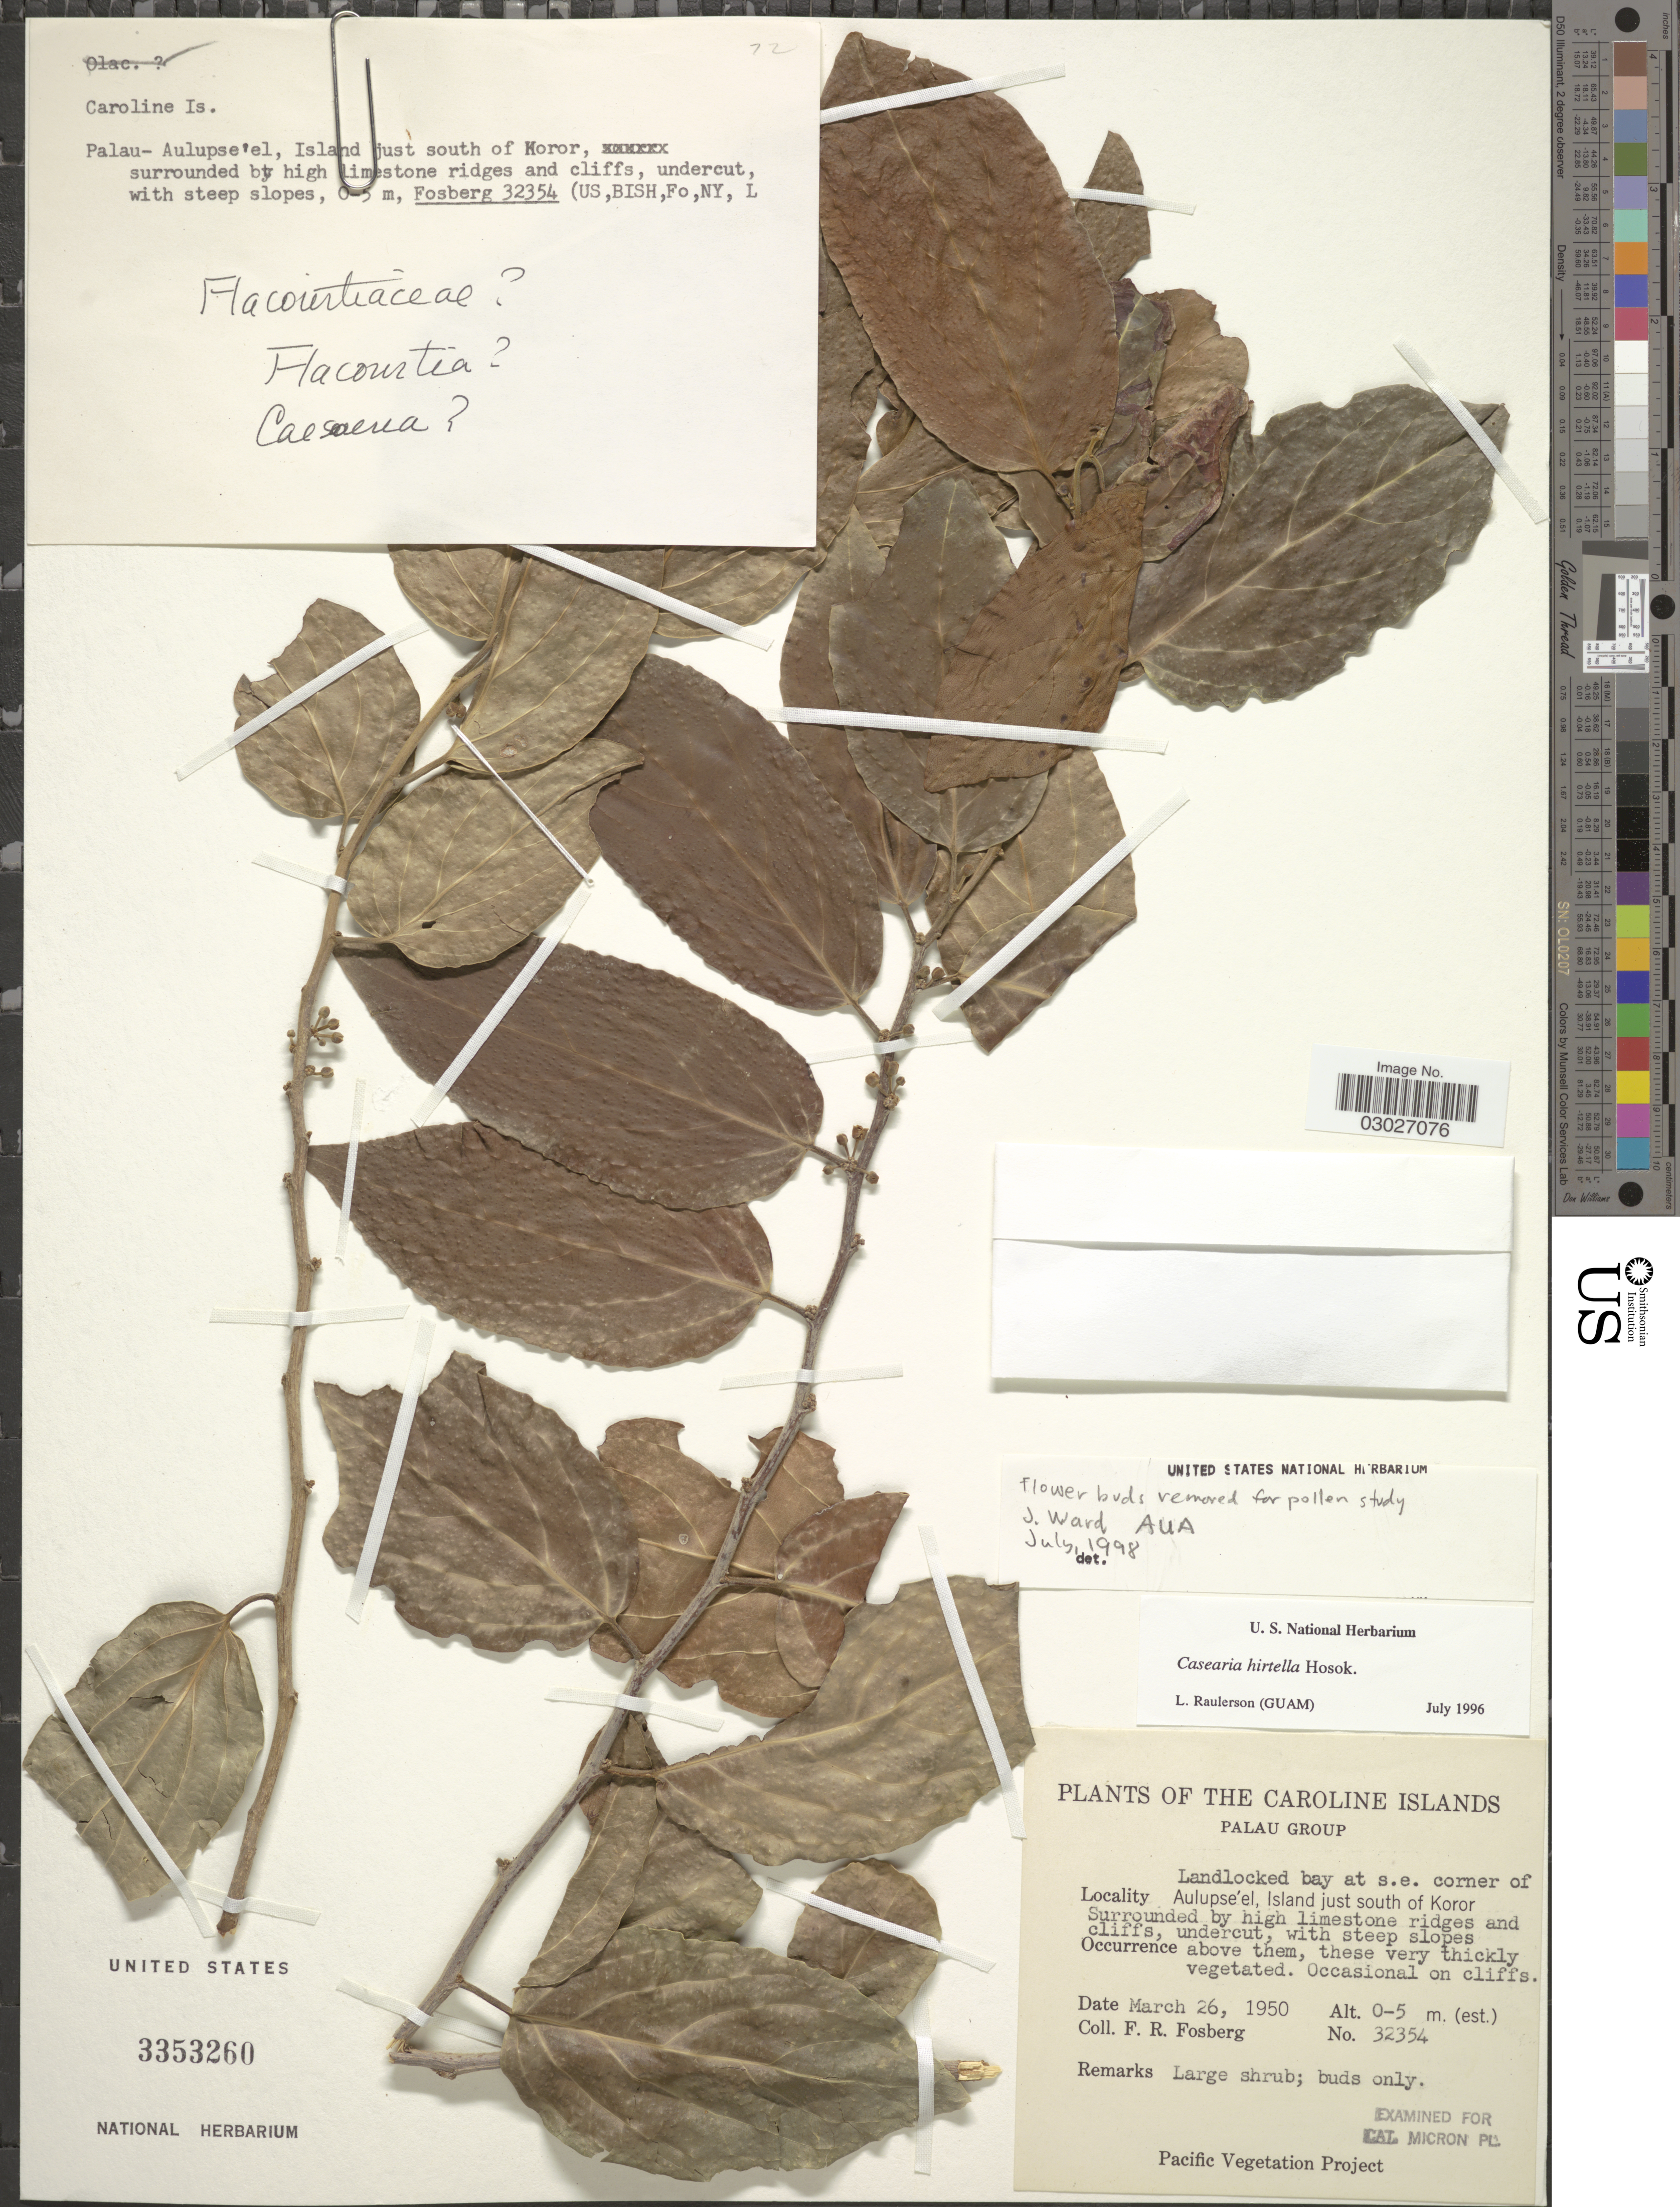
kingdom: Plantae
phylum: Tracheophyta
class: Magnoliopsida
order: Malpighiales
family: Salicaceae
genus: Casearia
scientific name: Casearia hirtella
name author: Hosok.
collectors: F. R. Fosberg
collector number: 32354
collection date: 1950-03-26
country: Palau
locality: Caroline Islands. Palau Group. Landlocked bay at s.e. corner of Aulupse'el, Island just south of Koror.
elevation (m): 0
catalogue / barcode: US 3353260